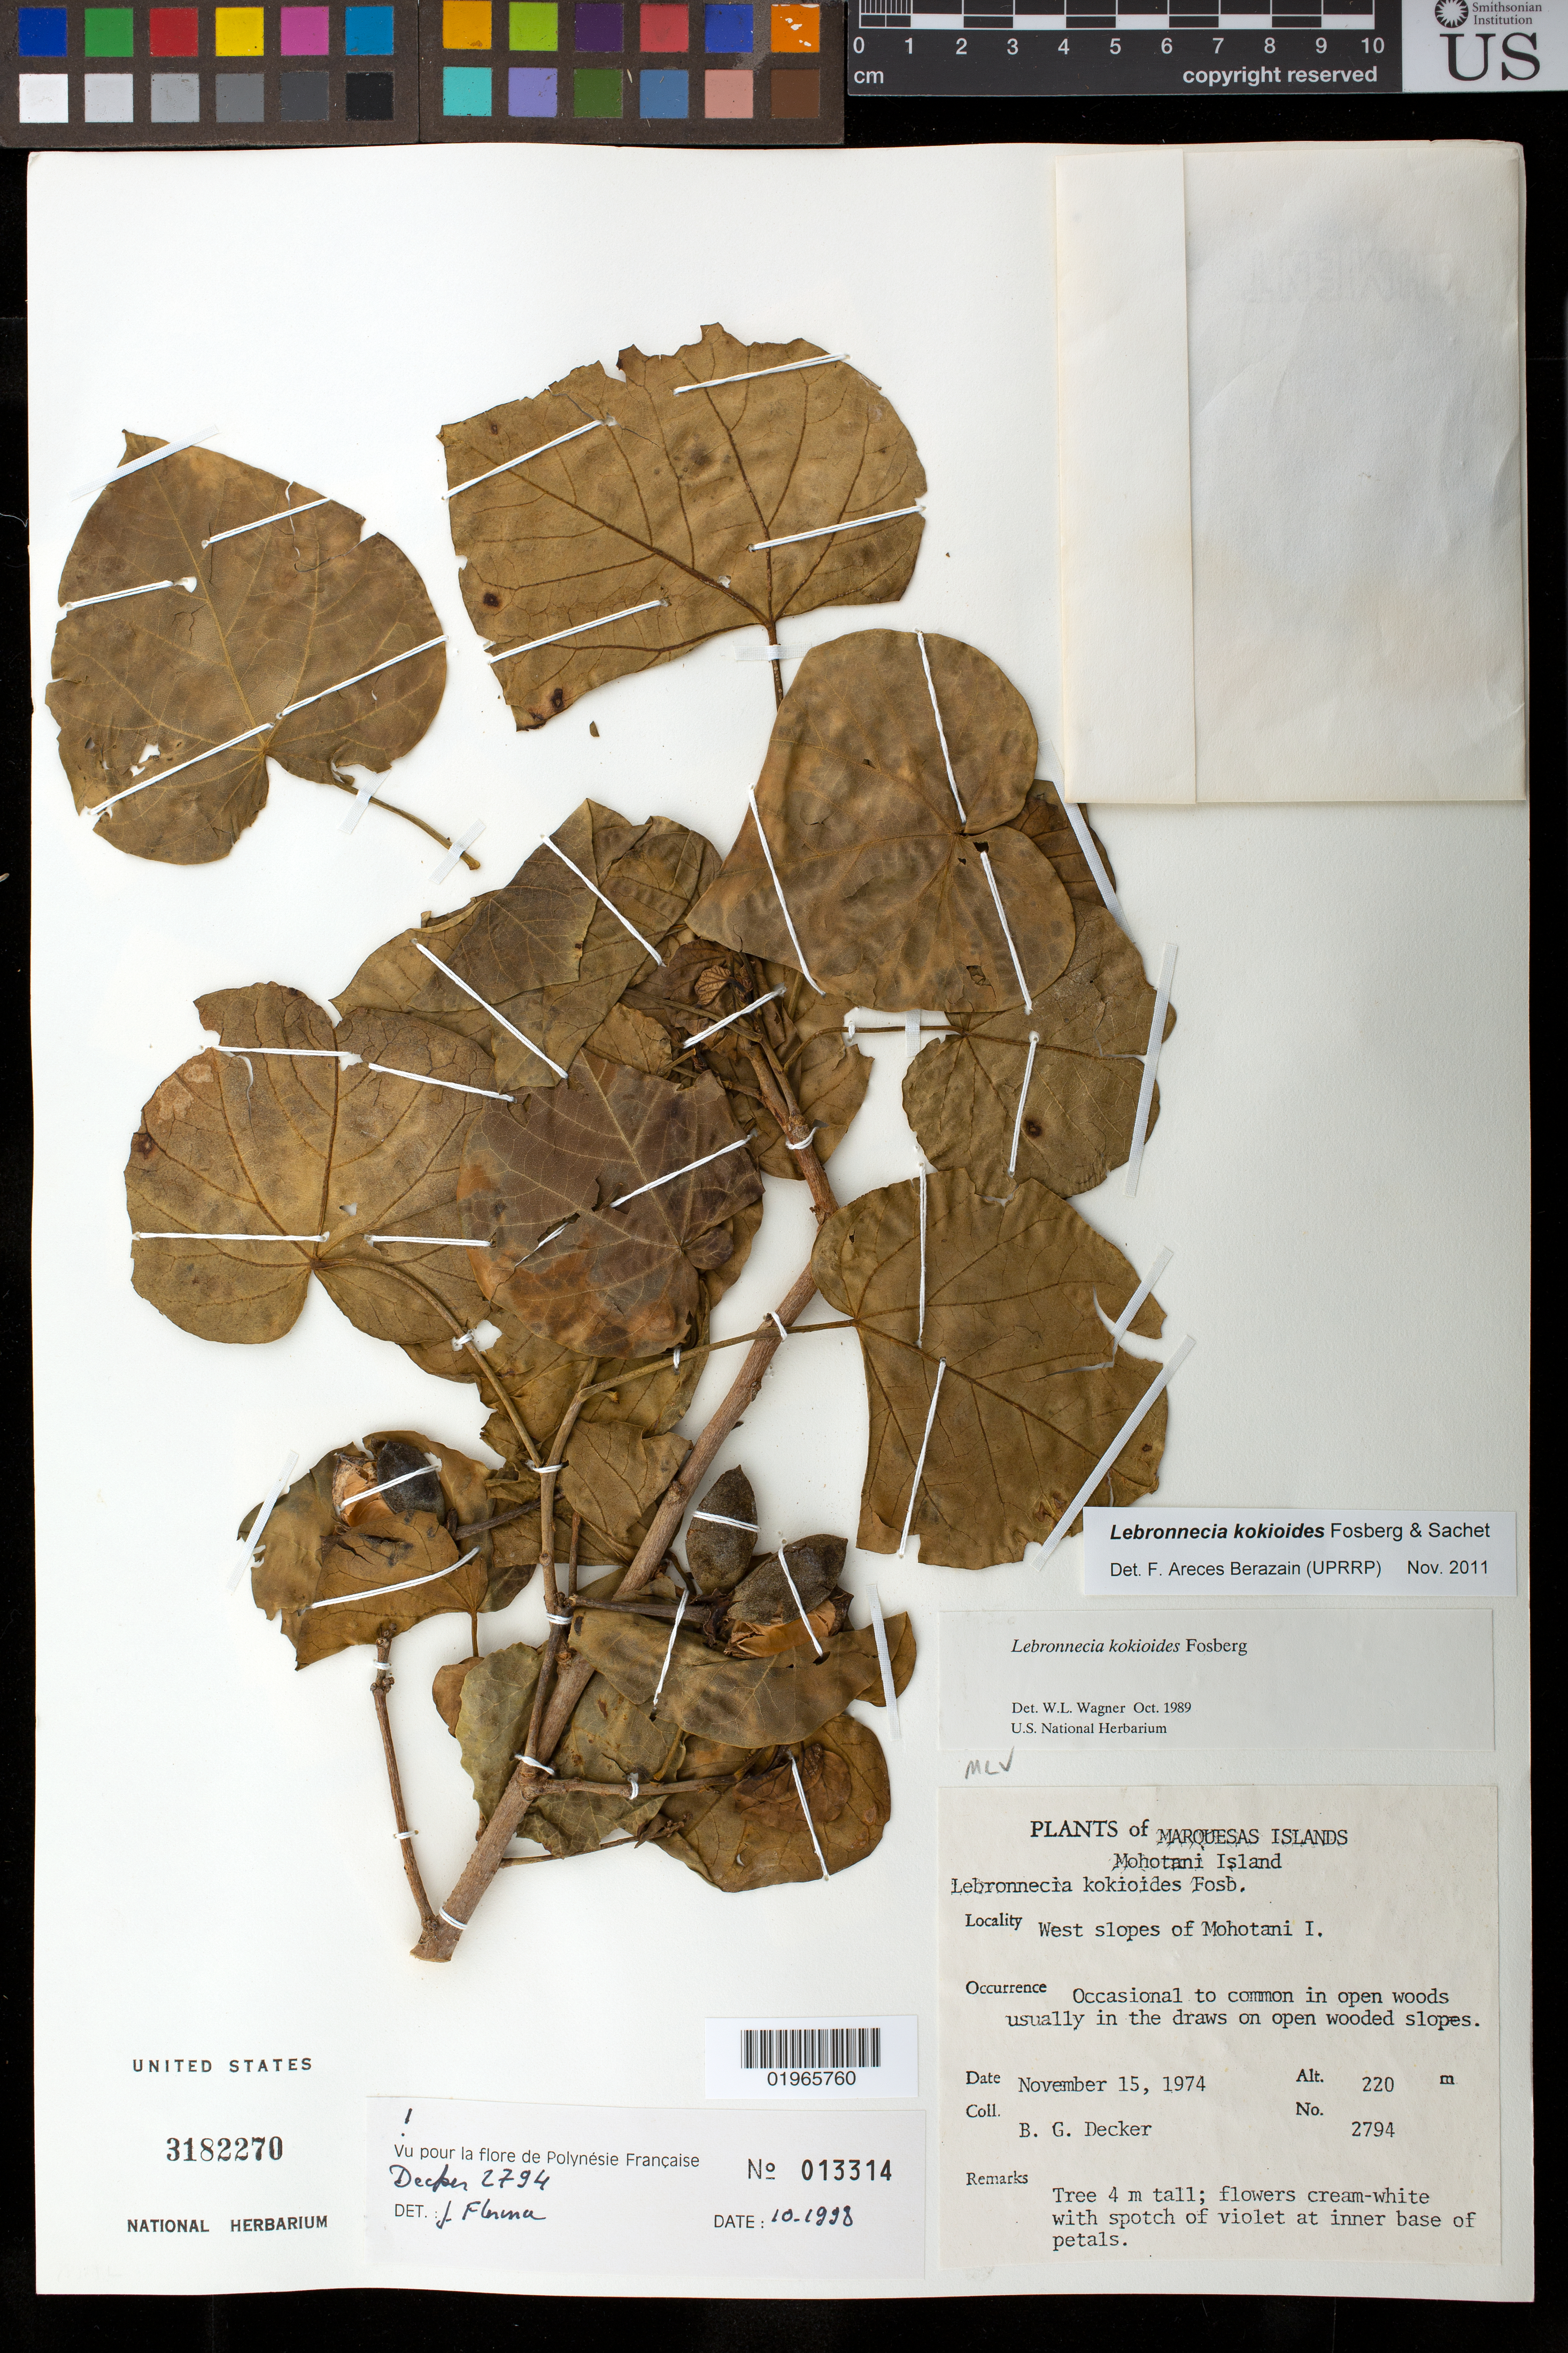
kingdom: Plantae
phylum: Tracheophyta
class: Magnoliopsida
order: Malvales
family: Malvaceae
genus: Lebronnecia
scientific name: Lebronnecia kokioides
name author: Fosberg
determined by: Areces Berazaín, F.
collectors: B. G. Decker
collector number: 2794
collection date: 1974-11-15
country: French Polynesia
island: Mohotani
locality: W slopes of island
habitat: In open woods, usually in the draws on open wooded slopes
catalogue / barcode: US 3182270